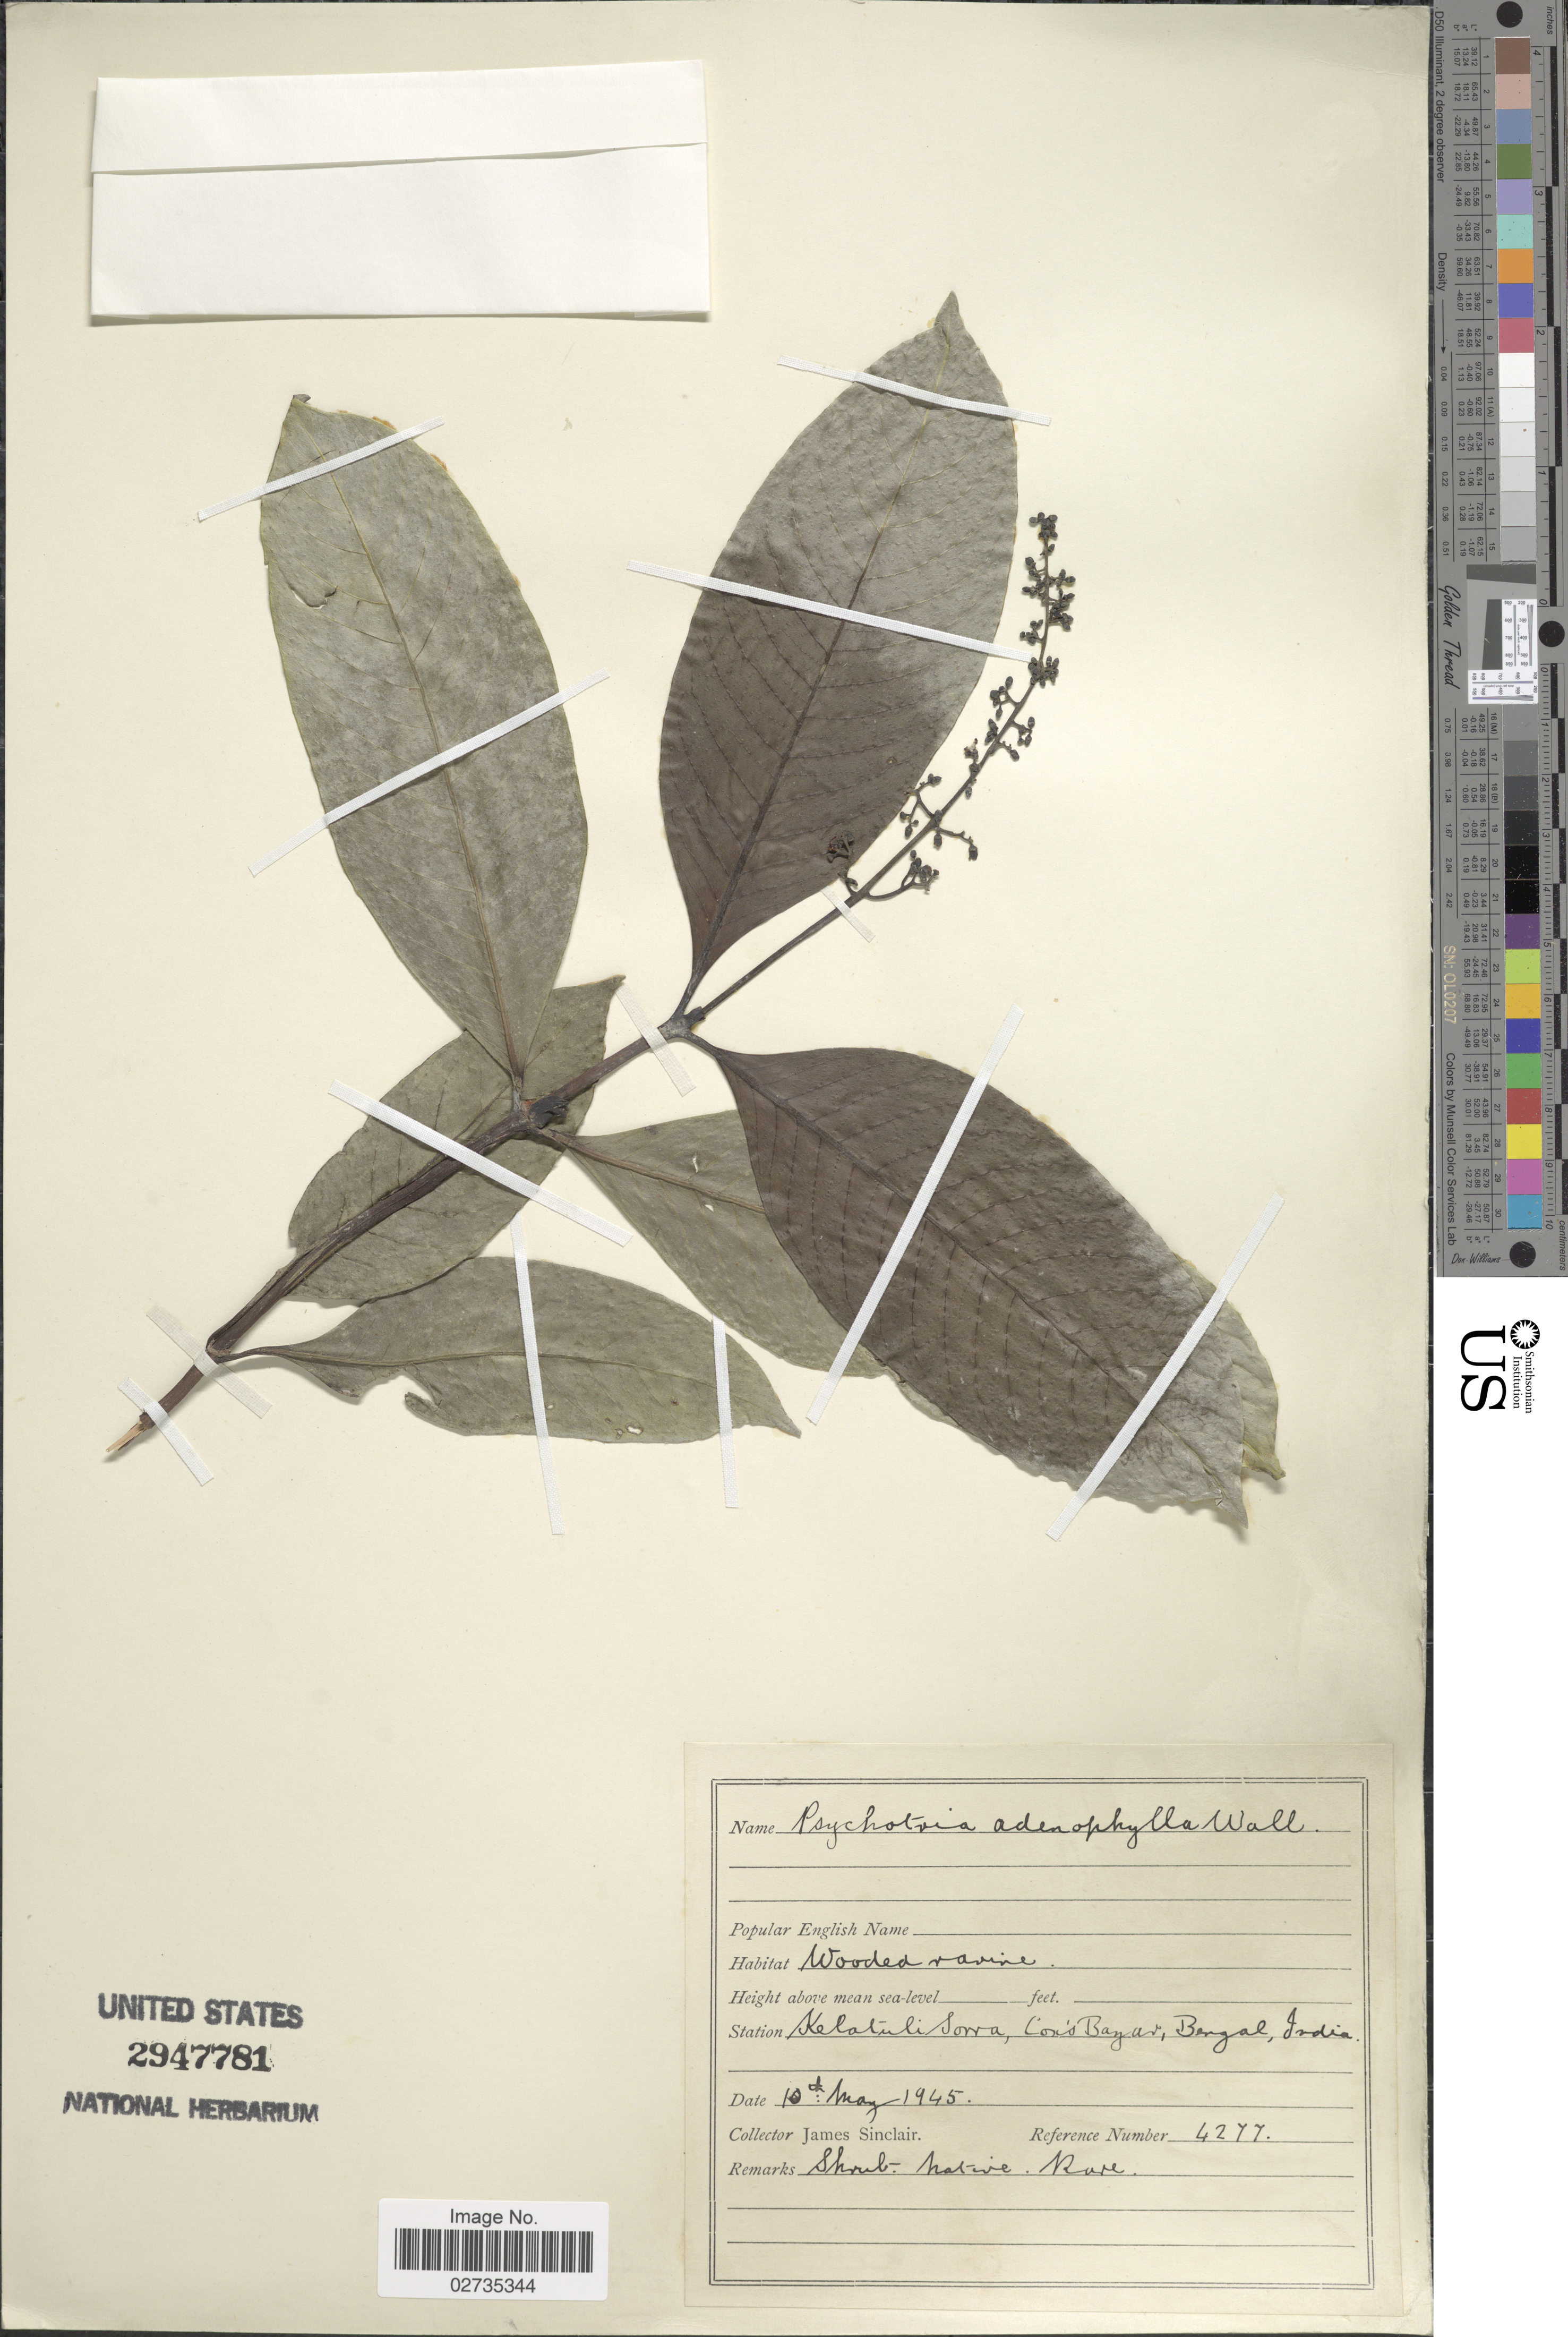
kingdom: Plantae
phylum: Tracheophyta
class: Magnoliopsida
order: Gentianales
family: Rubiaceae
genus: Psychotria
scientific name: Psychotria adenophylla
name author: Steyerm.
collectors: J. Sinclair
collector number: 4277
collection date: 1945-05-10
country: Bangladesh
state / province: Chittagong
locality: Kelatuli sorra, Cox's Bazar,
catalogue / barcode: US 2947781